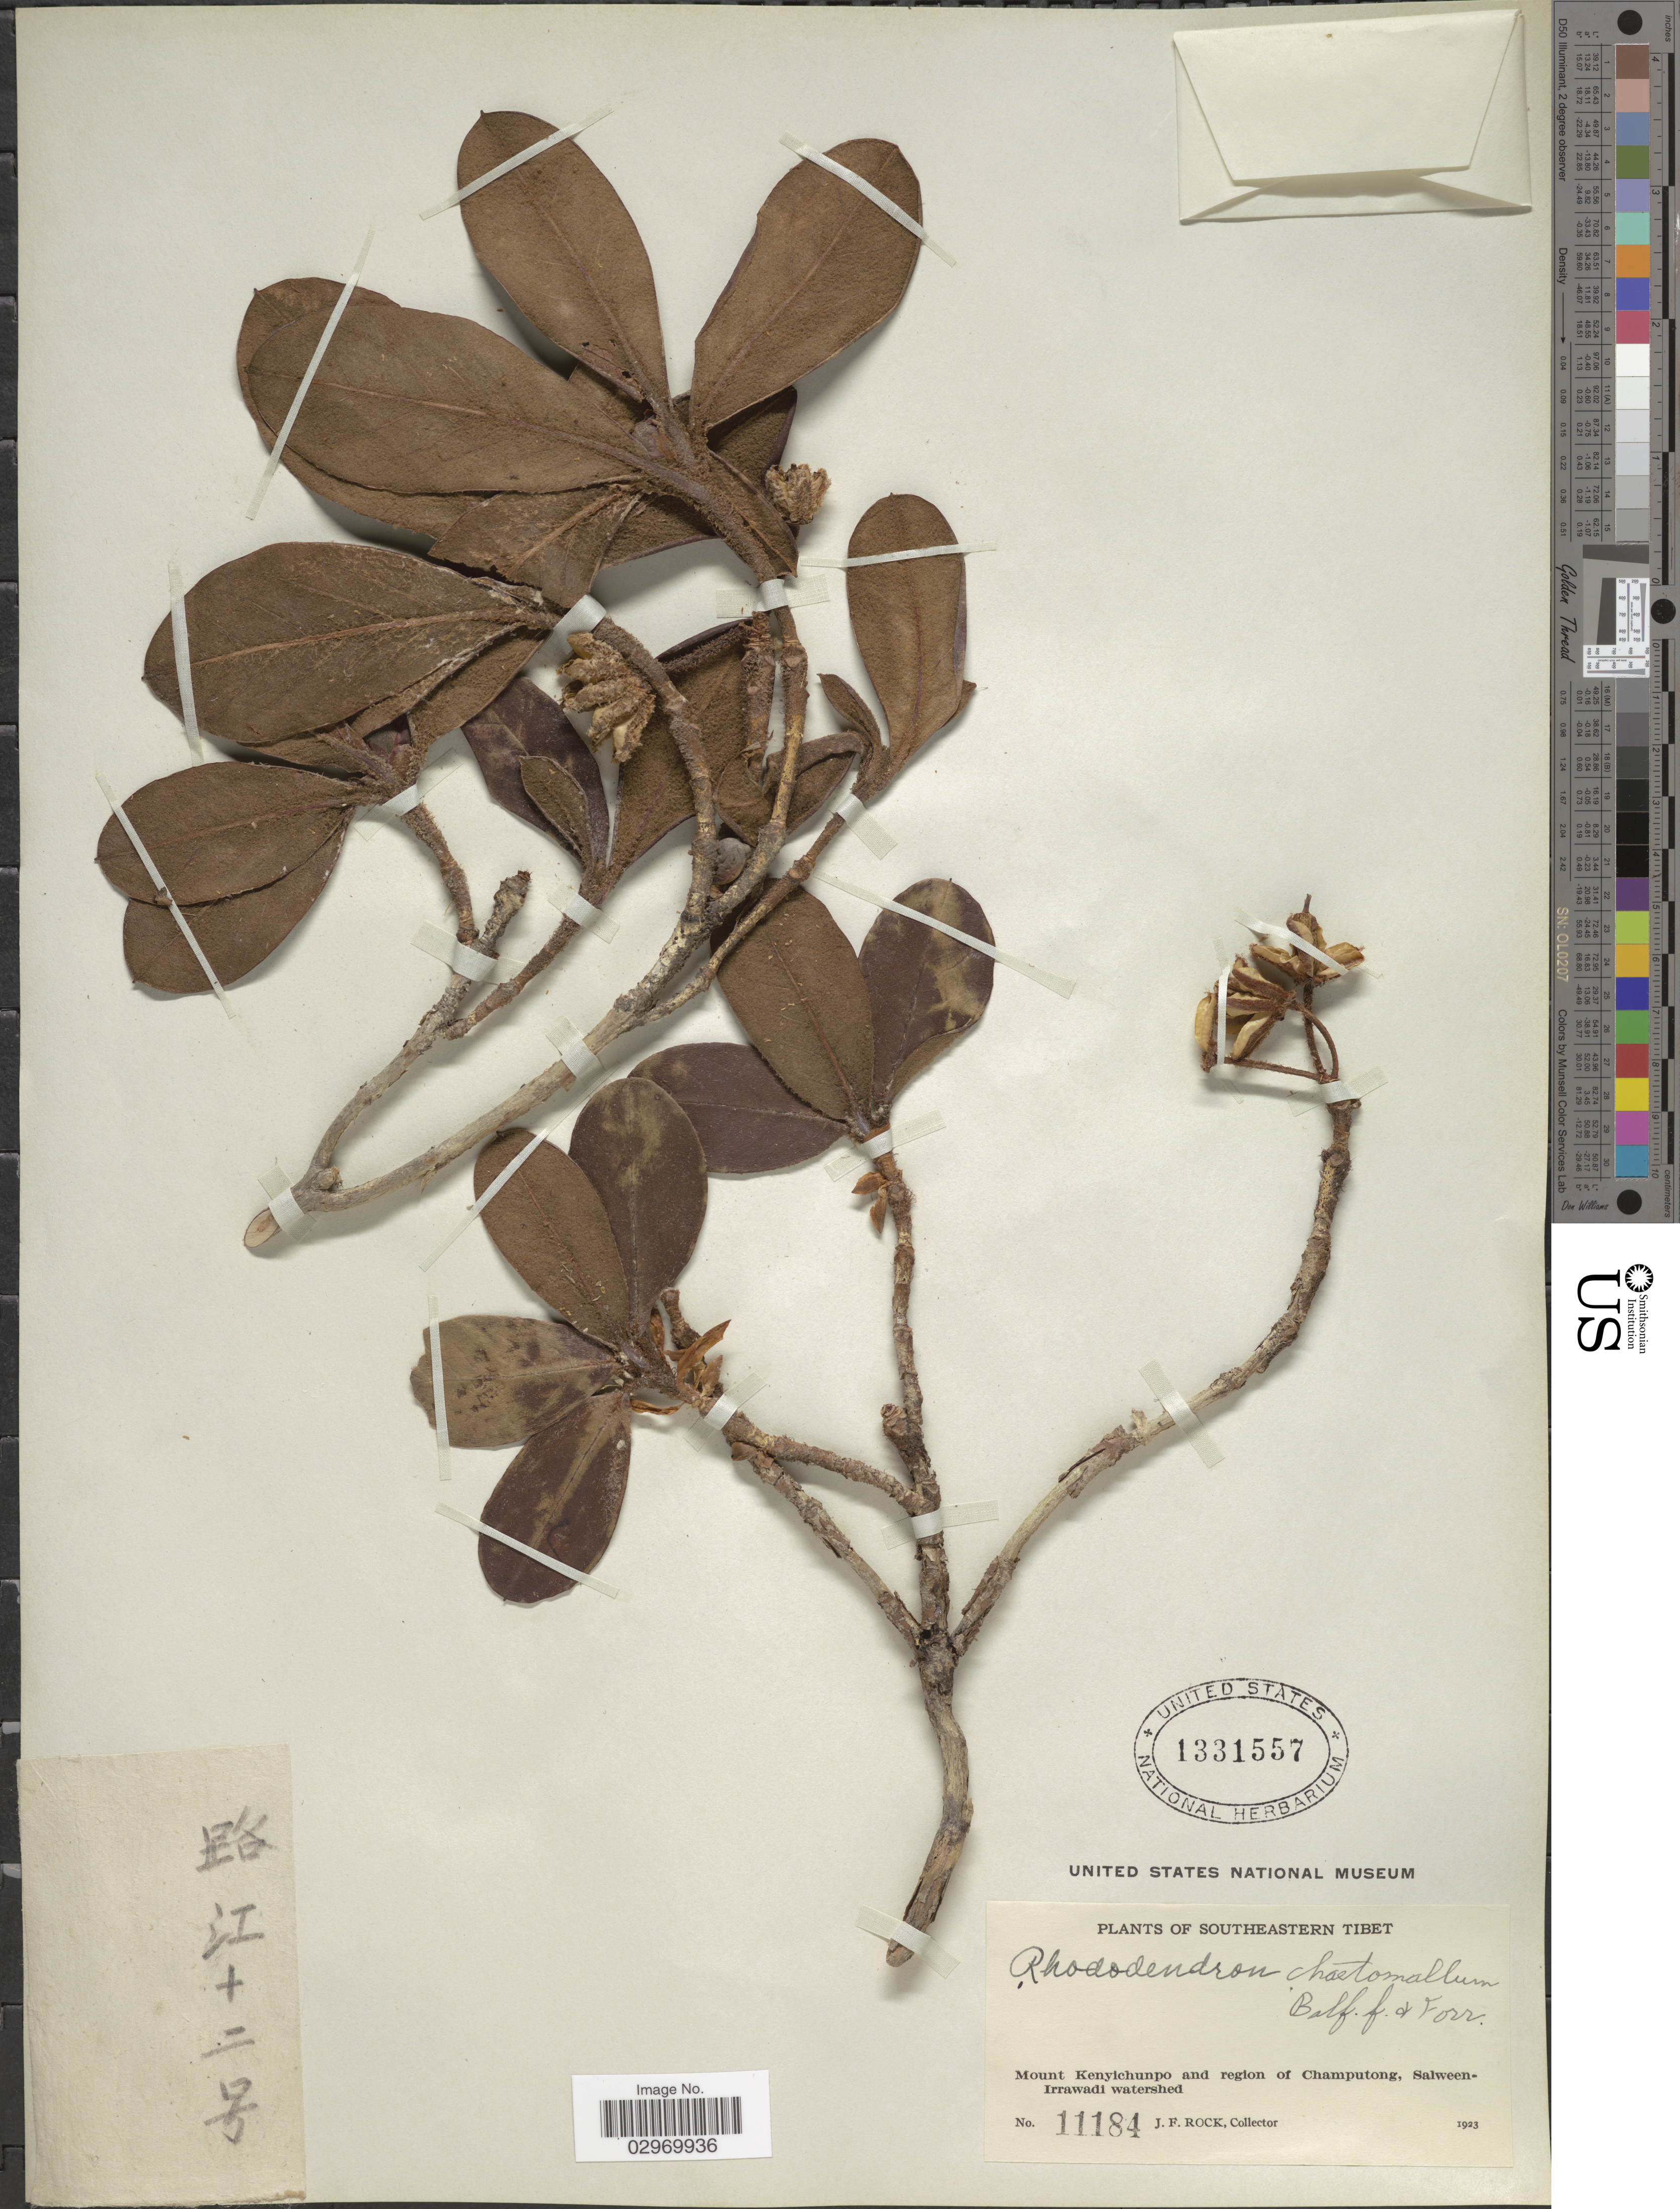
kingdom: Plantae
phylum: Tracheophyta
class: Magnoliopsida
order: Ericales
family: Ericaceae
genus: Rhododendron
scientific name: Rhododendron chaetomallum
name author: Balf. f. & Forrest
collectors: J. Rock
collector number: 11184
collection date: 1923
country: China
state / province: Xizang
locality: Southeastern Tibet, Mount Kenyichunpo, and region of Champutong, Salween-Irrawadi watershed.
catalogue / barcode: US 1331557